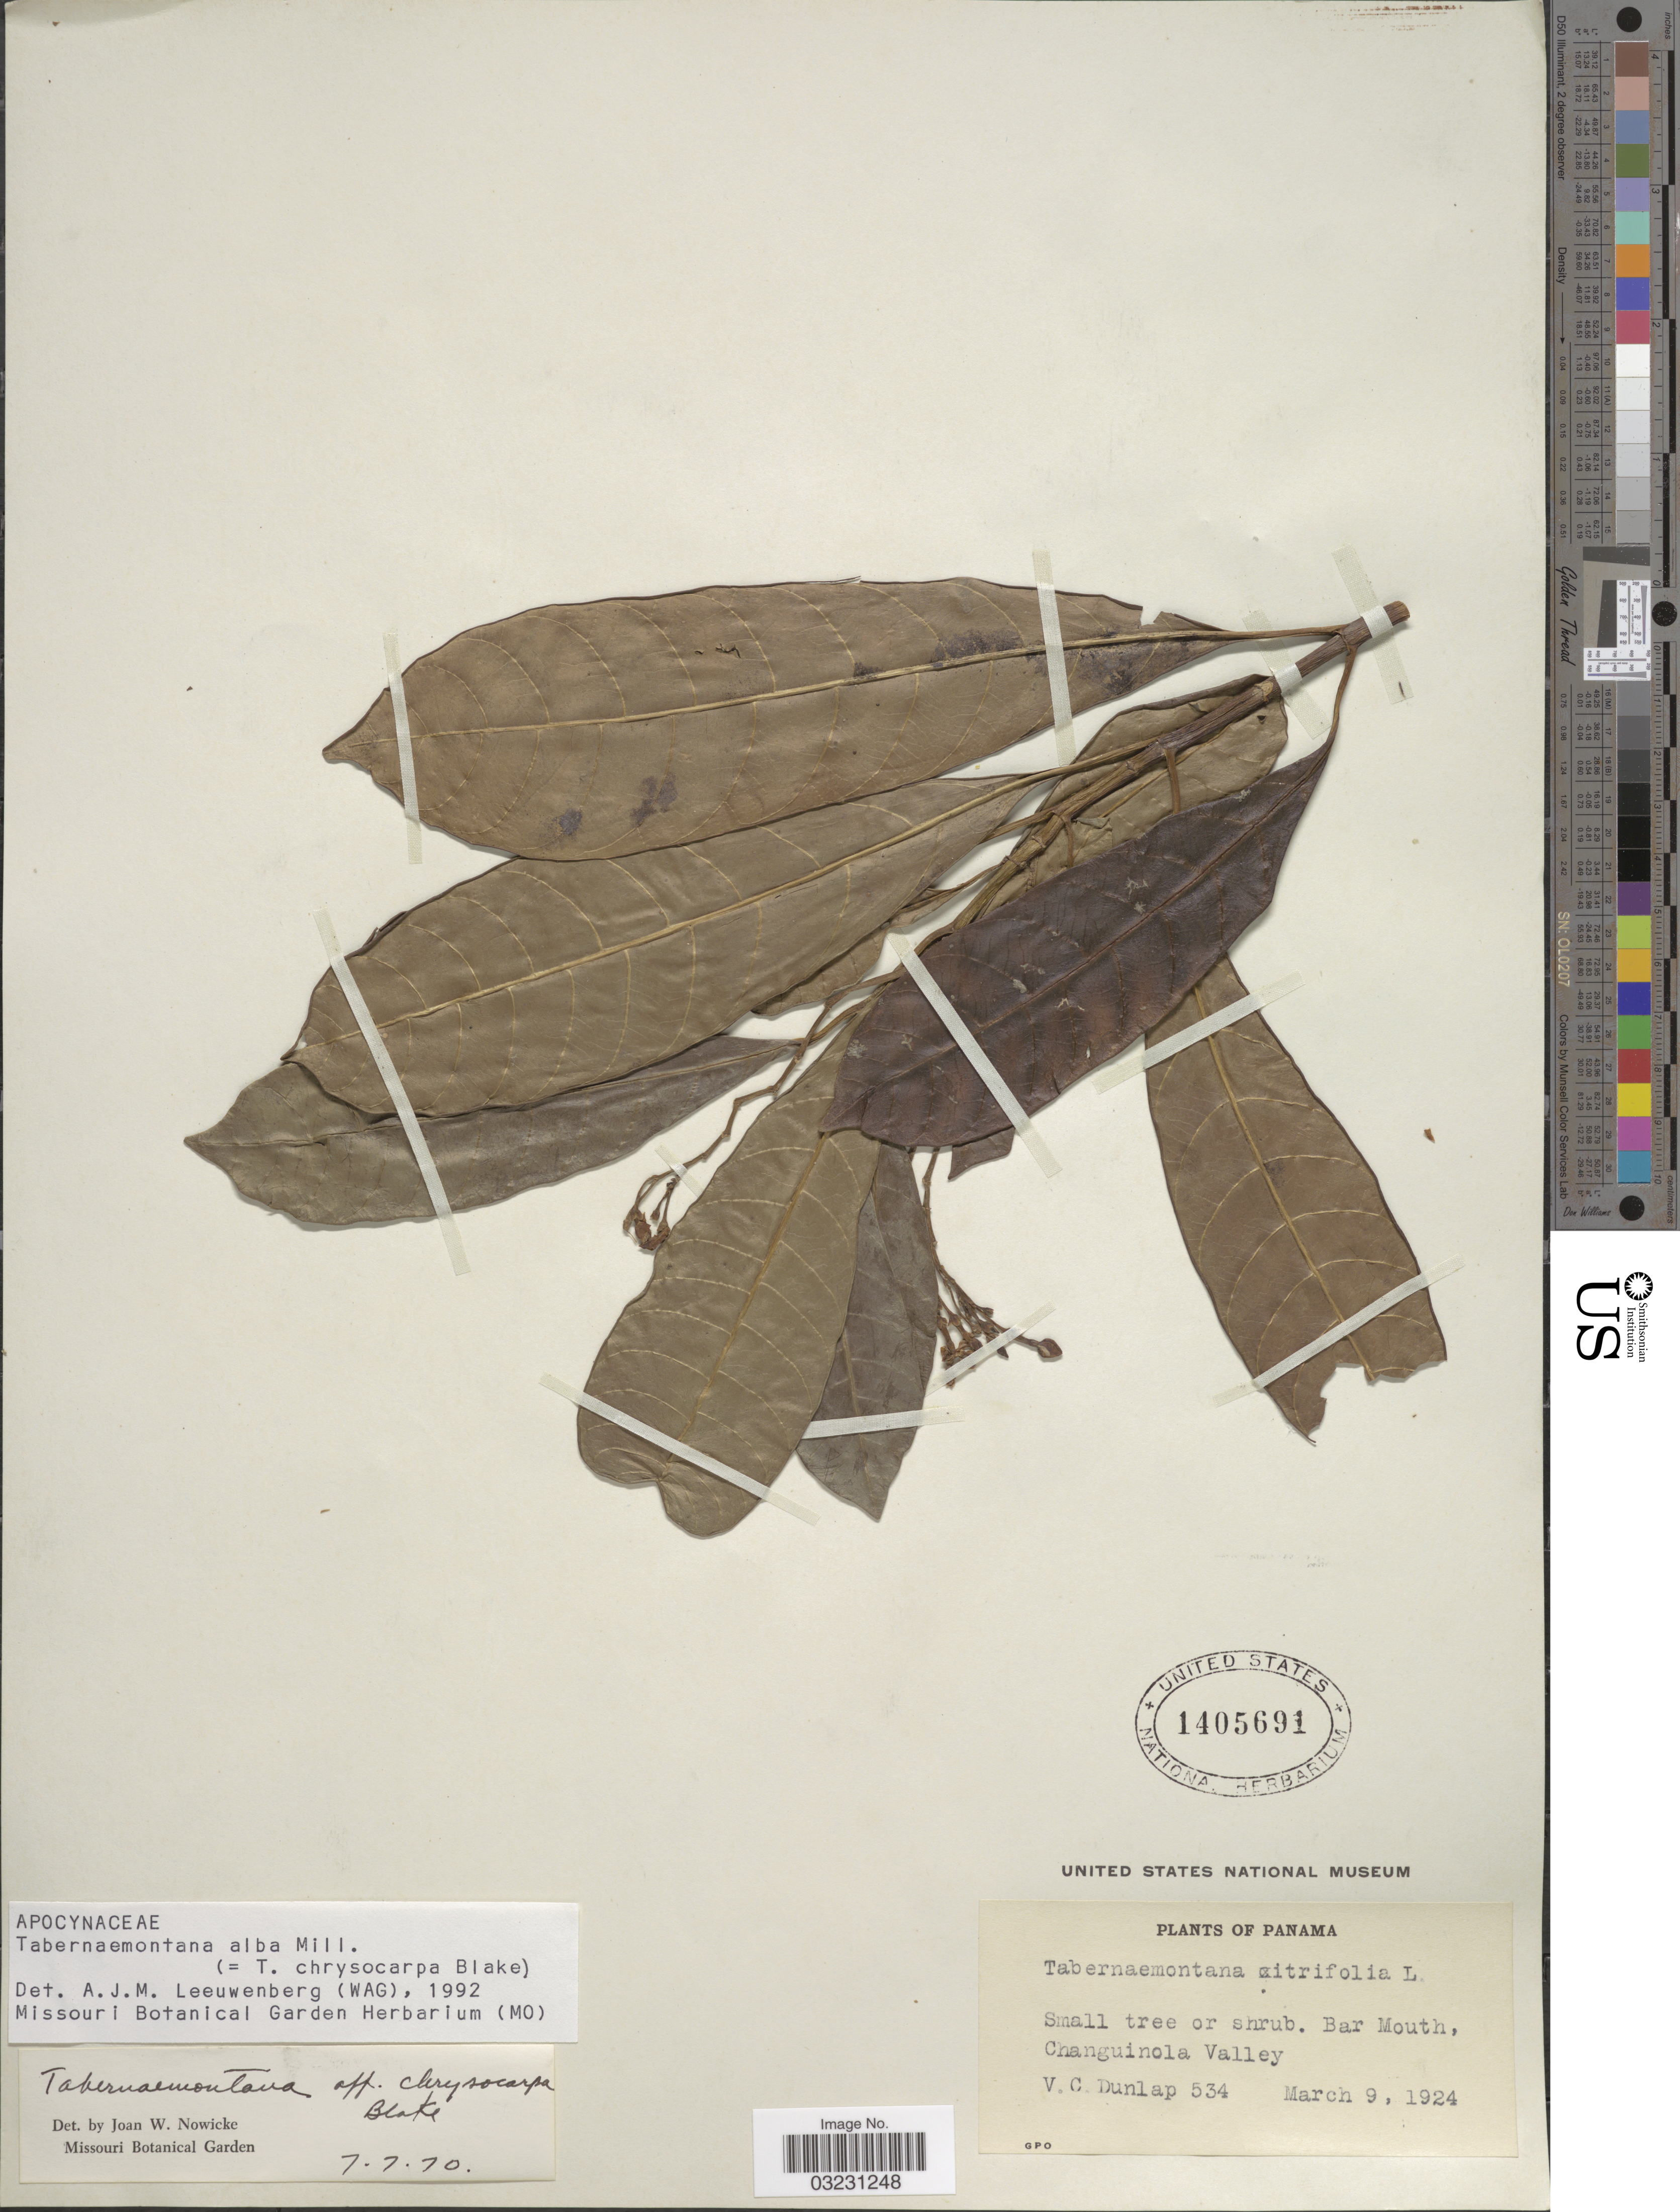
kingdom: Plantae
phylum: Tracheophyta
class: Magnoliopsida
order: Gentianales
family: Apocynaceae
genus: Tabernaemontana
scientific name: Tabernaemontana alba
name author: Mill.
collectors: V. C. Dunlap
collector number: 534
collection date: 1924-03-09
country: Panama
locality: Bar Mouth, Changuinola Valley.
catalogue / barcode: US 1405691